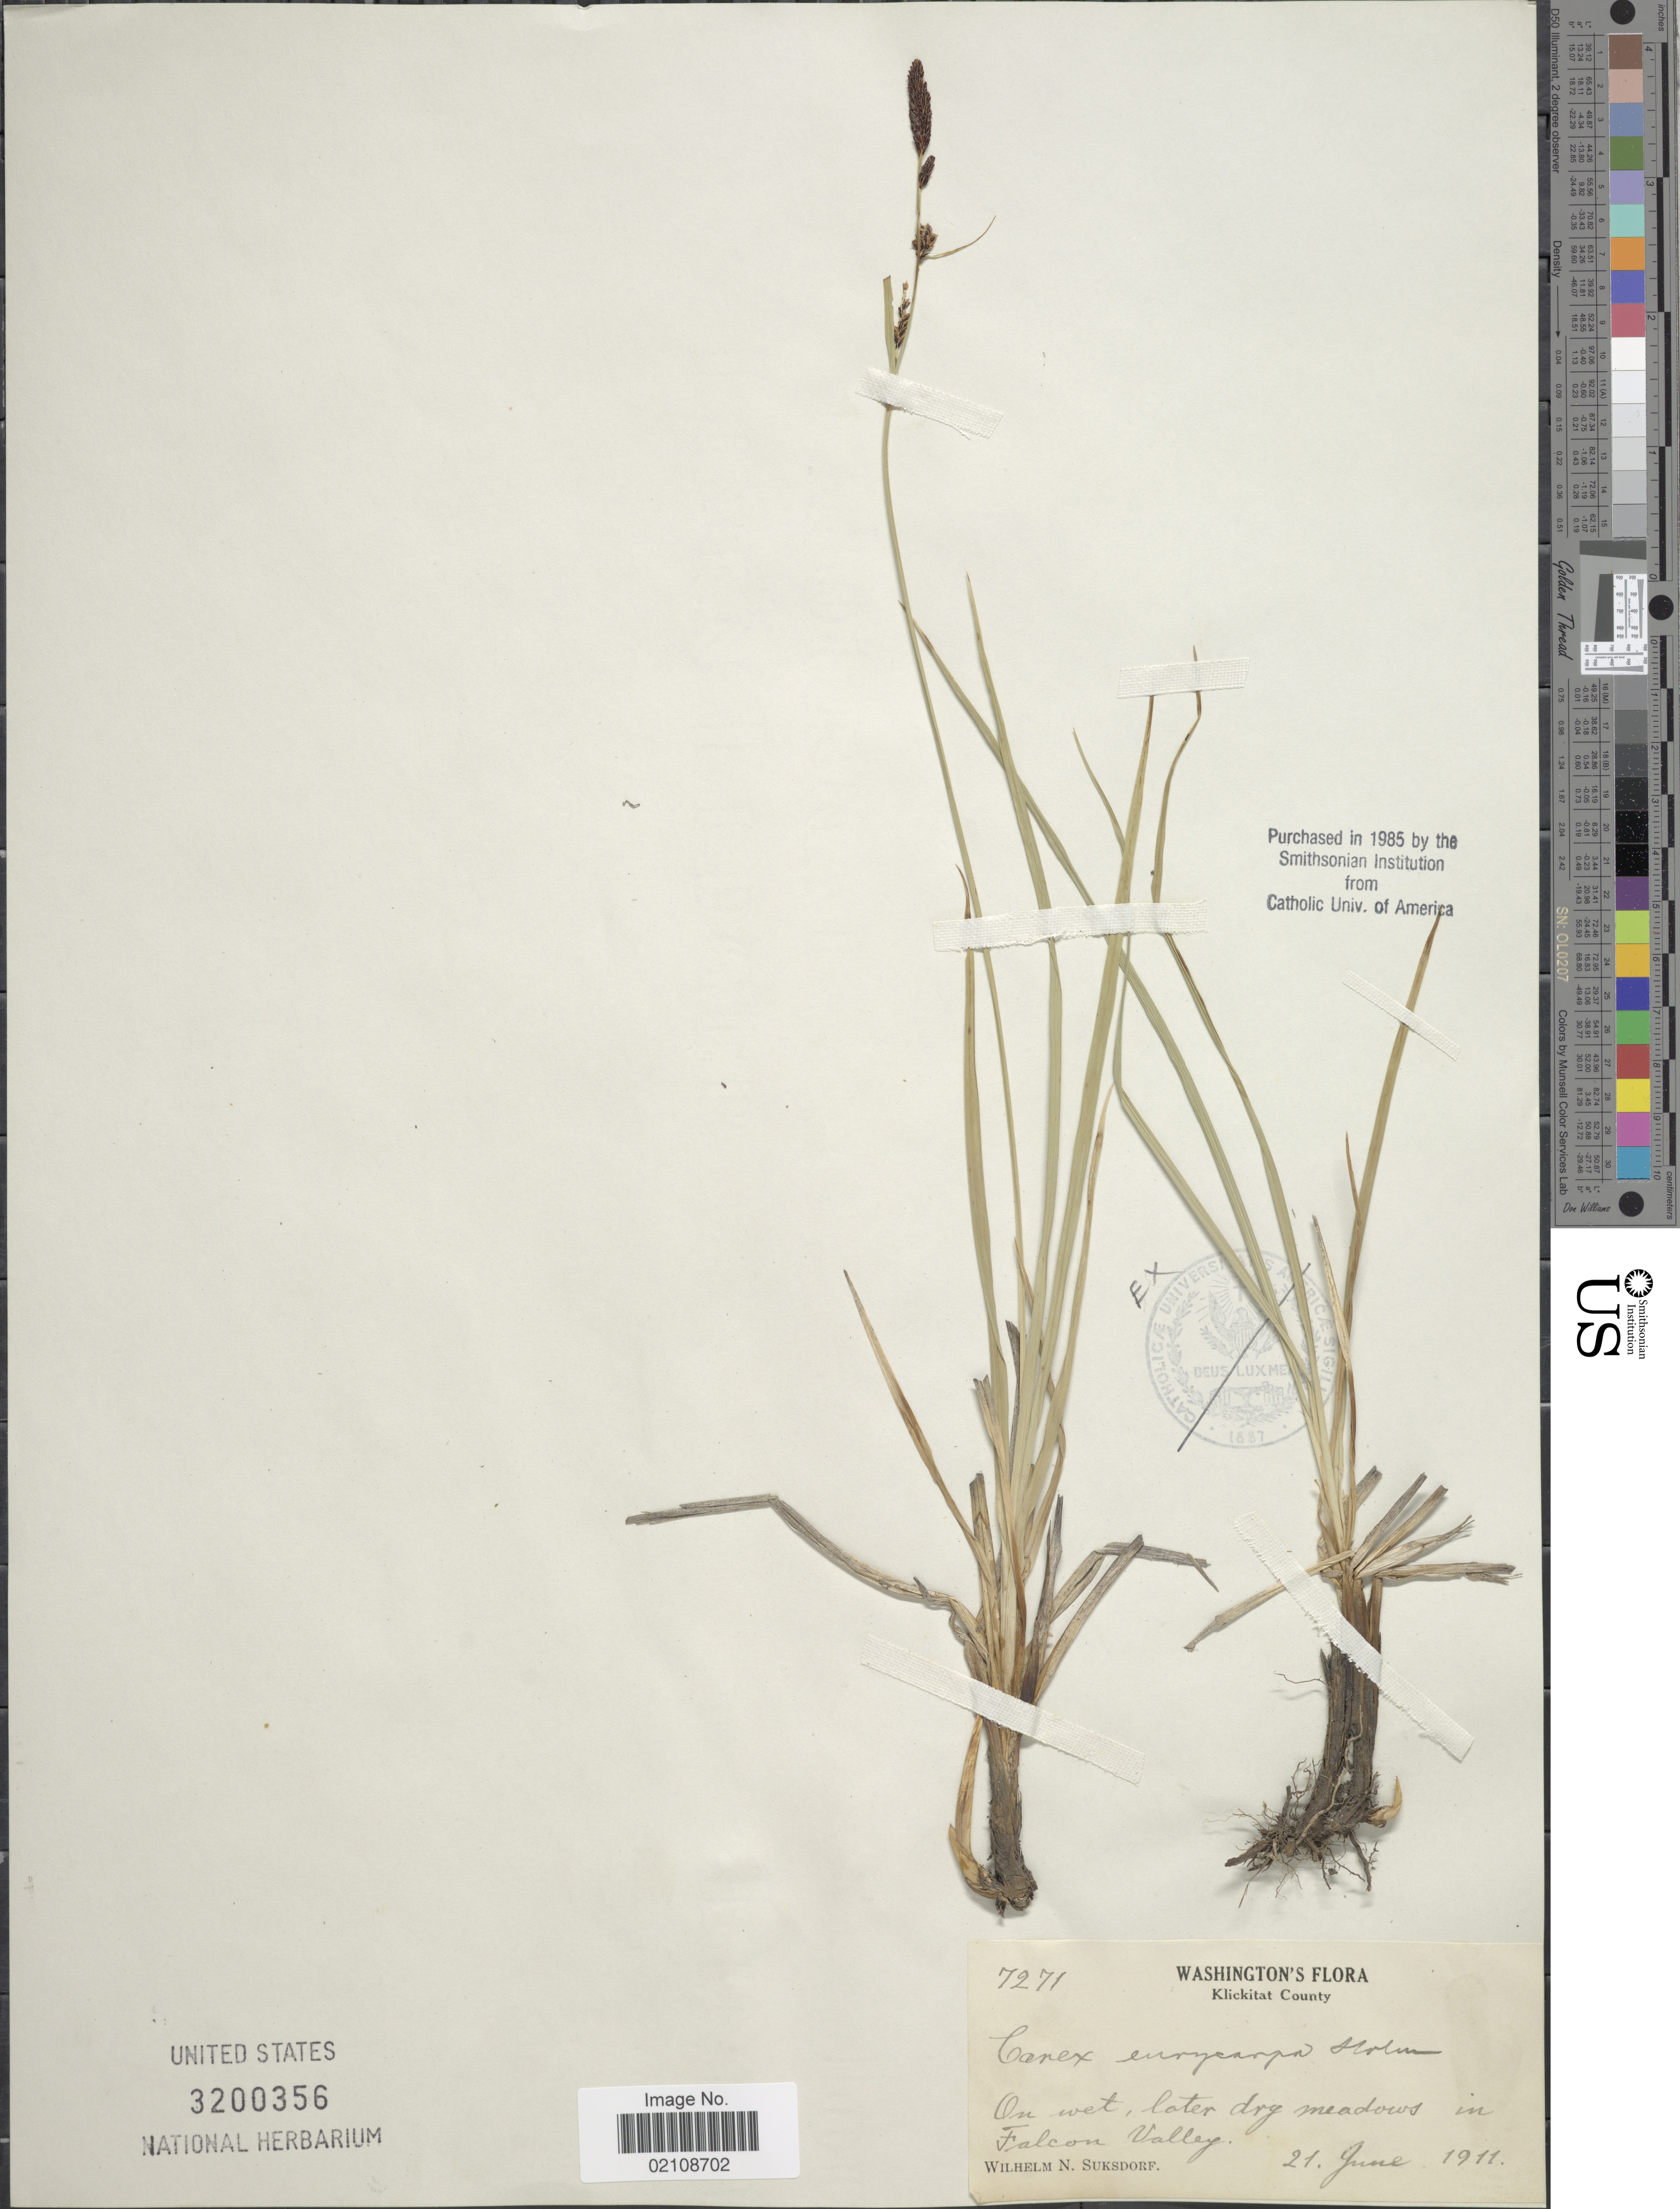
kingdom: Plantae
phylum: Tracheophyta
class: Liliopsida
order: Poales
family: Cyperaceae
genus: Carex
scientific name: Carex angustata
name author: Boott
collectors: W. N. Suksdorf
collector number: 7271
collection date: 1911-06-21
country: United States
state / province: Washington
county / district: Klickitat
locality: Klickitat Co., on wet, later dry meadows in Falcon Valley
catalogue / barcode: US 3200356